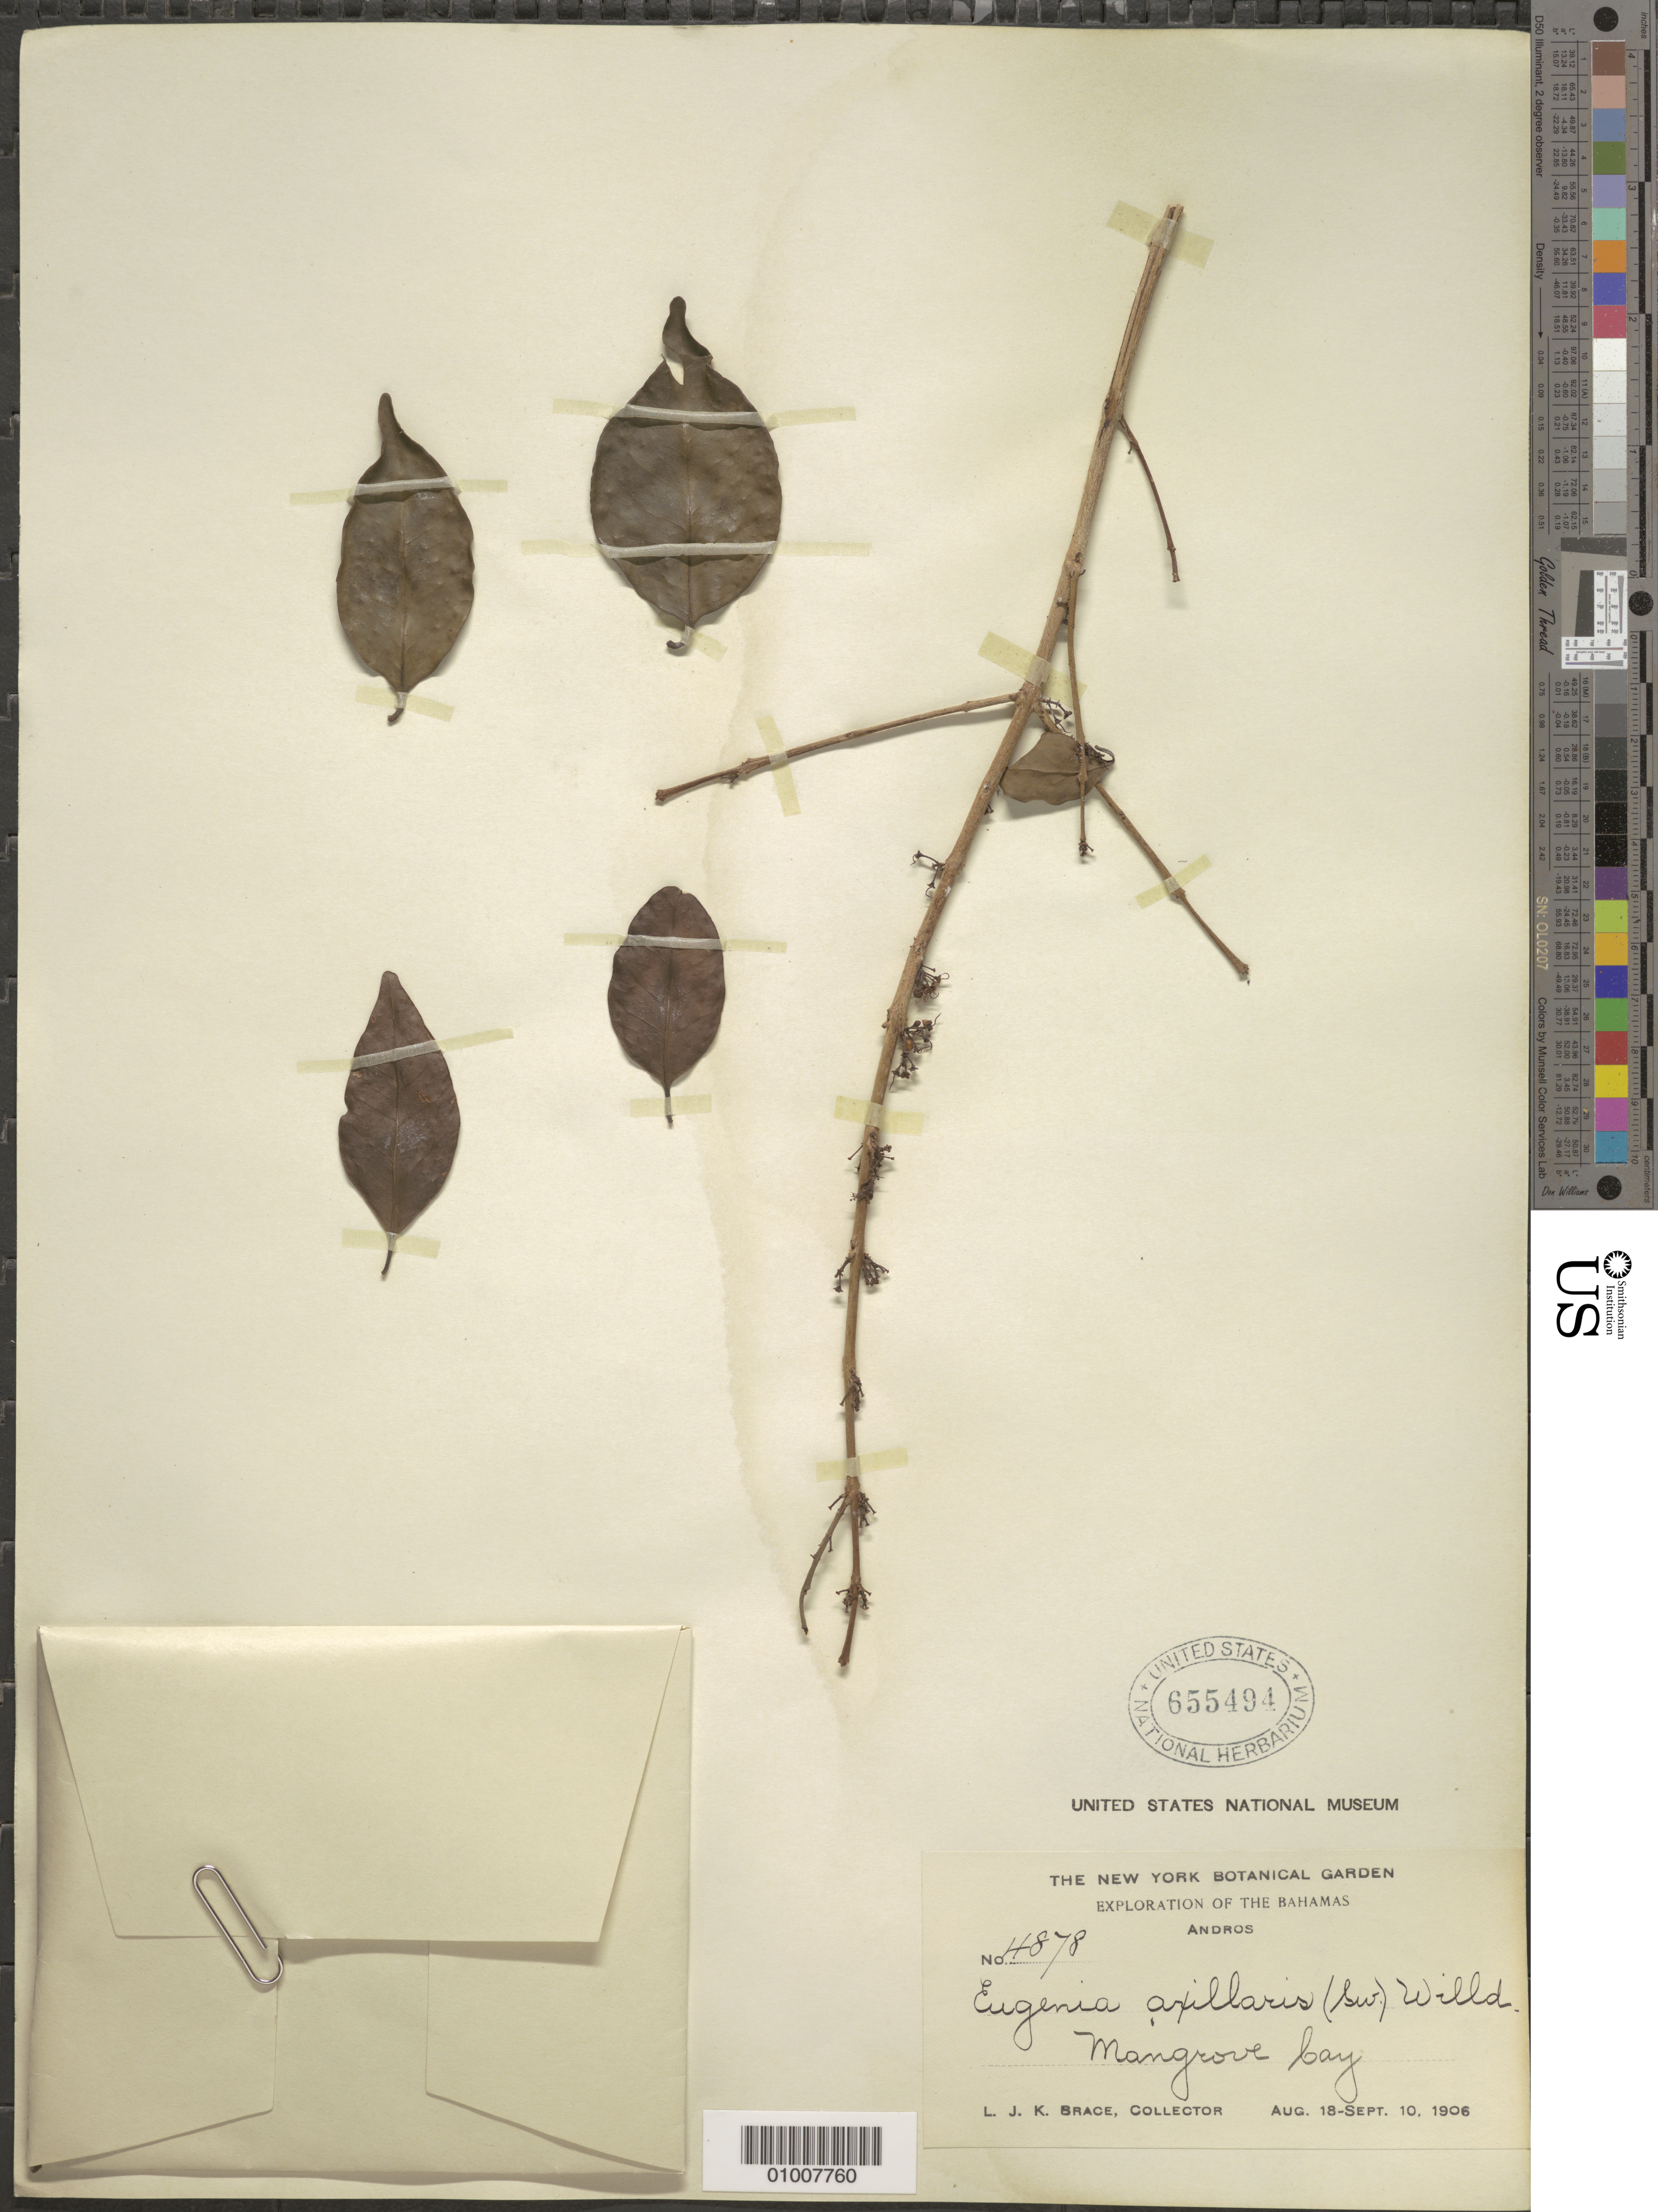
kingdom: Plantae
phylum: Tracheophyta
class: Magnoliopsida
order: Myrtales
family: Myrtaceae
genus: Eugenia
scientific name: Eugenia axillaris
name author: (Sw.) Willd.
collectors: L. J. K. Brace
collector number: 4878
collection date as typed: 18 Aug 1906 to 10 Sep 1906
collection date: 1906-08-18/1906-09-10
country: Bahamas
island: Andros I.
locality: Mangrove Cay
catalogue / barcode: US 655494